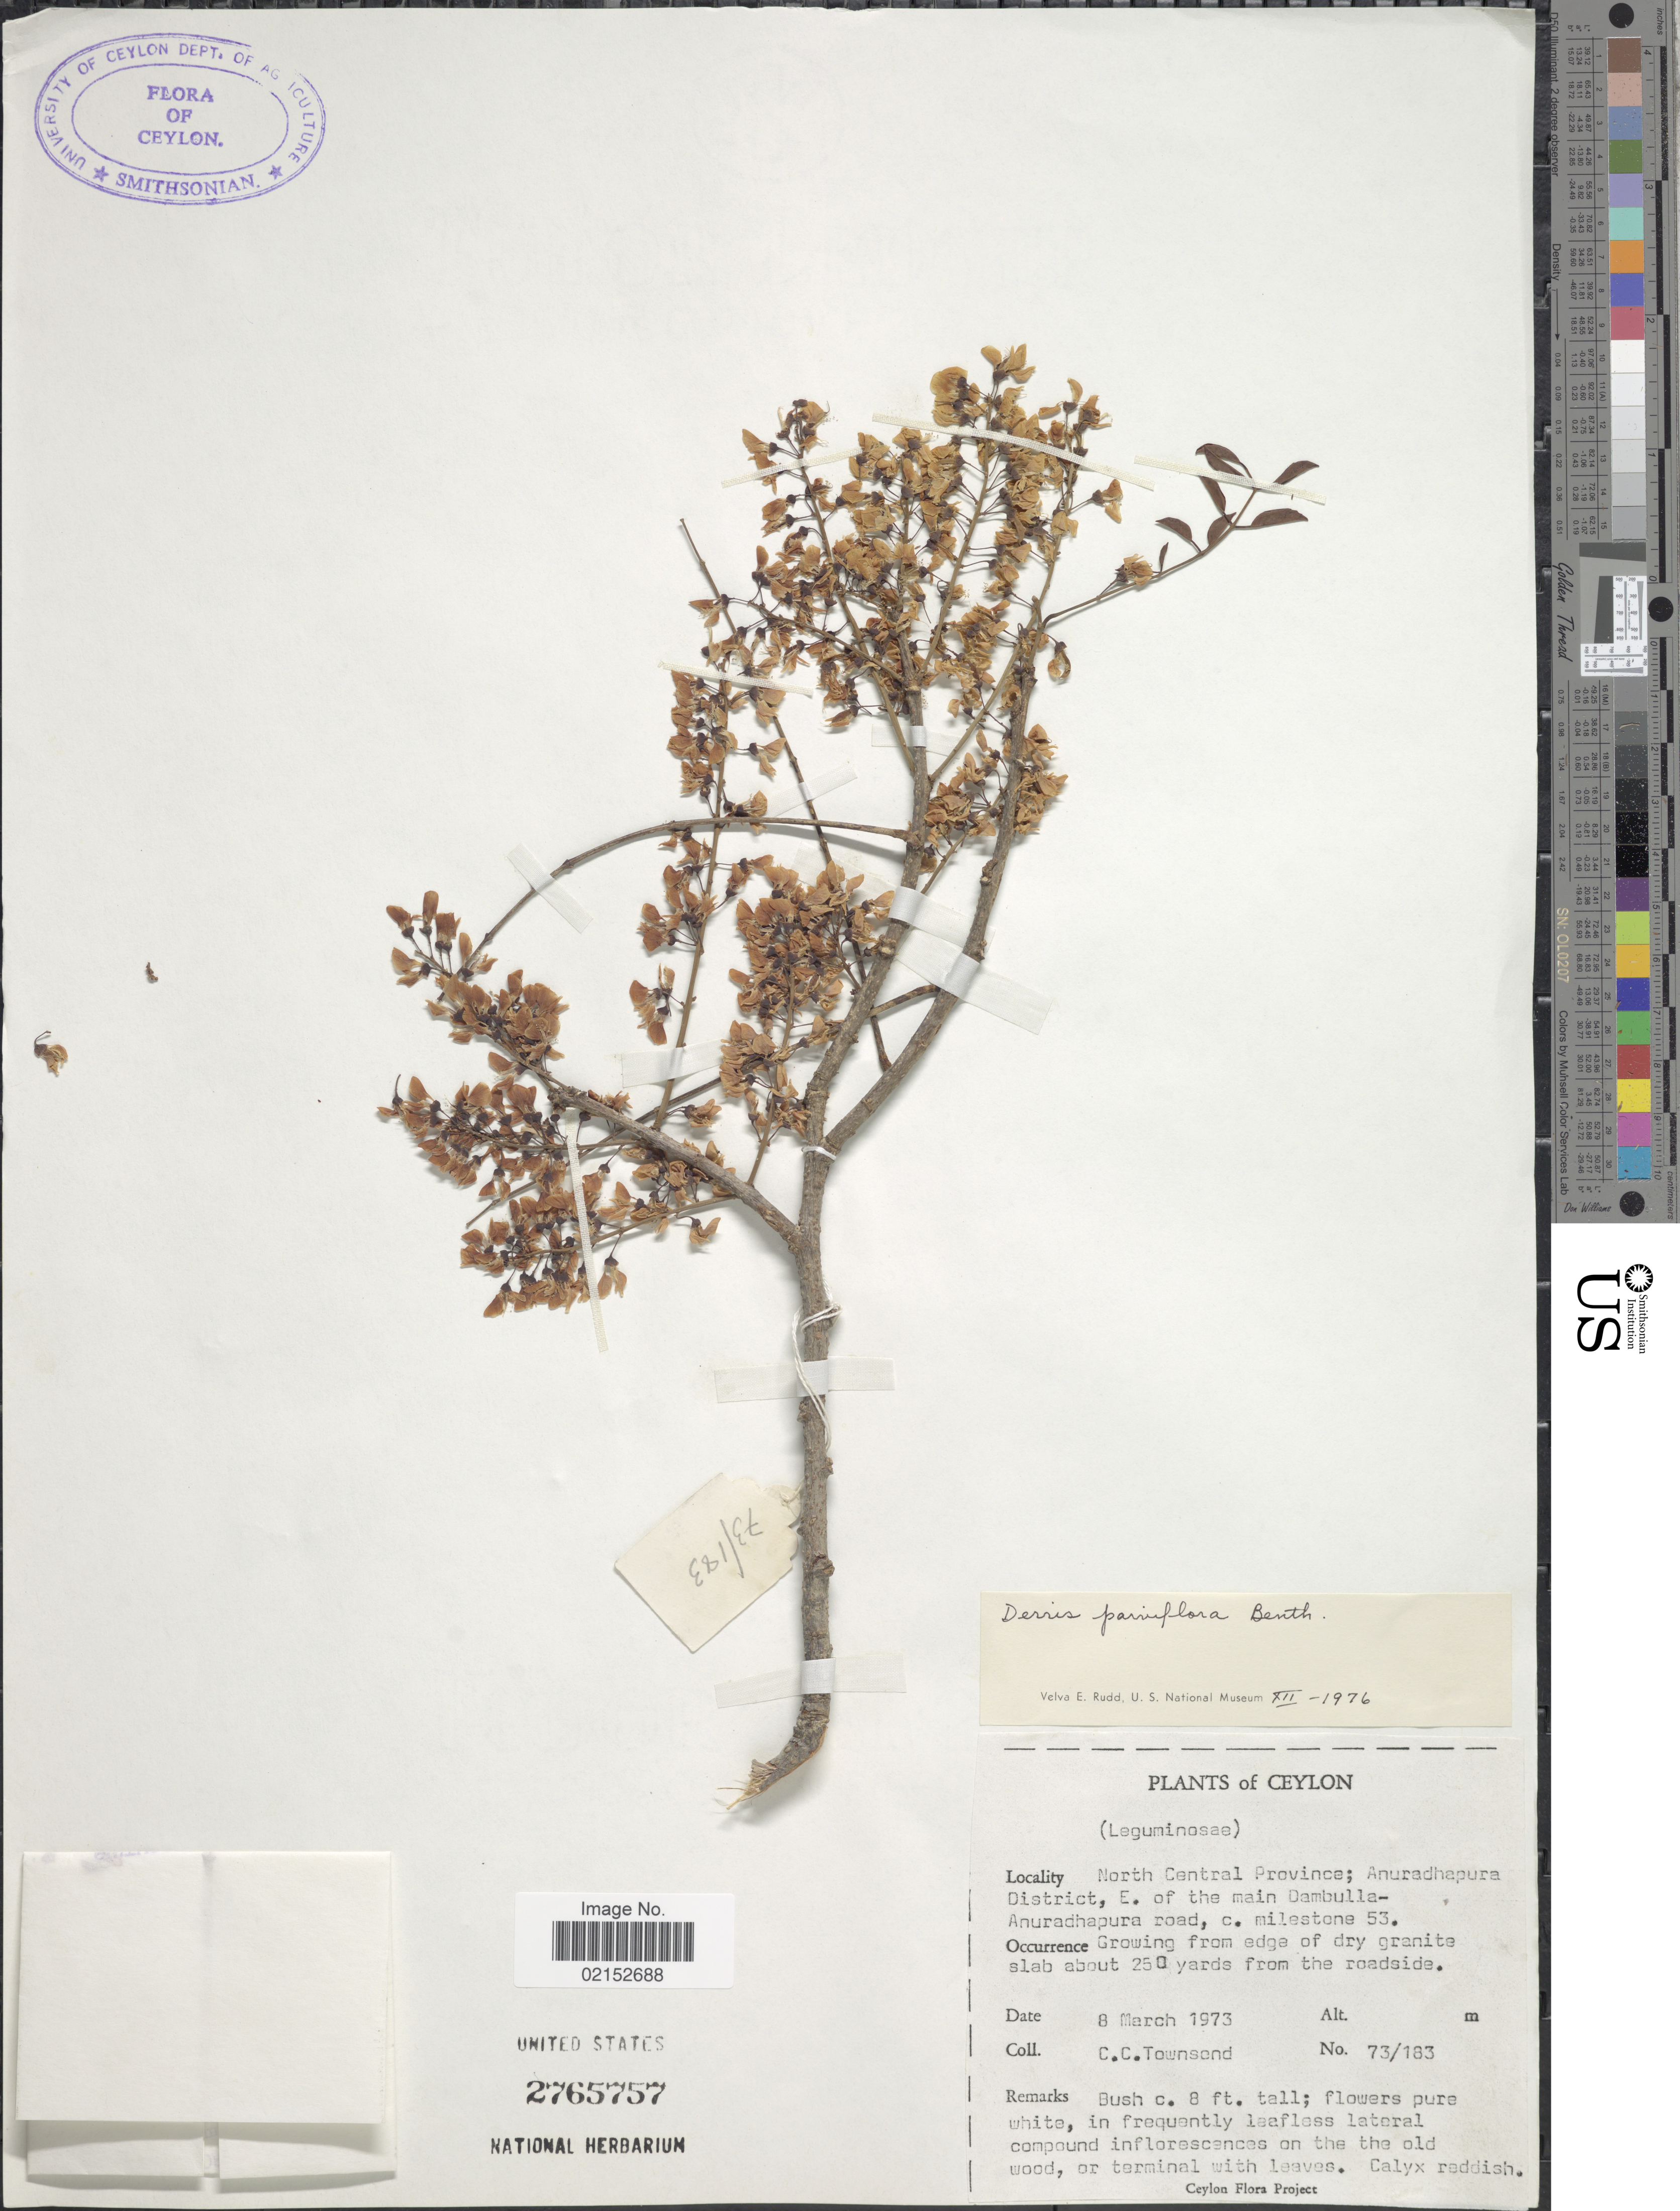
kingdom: Plantae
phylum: Tracheophyta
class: Magnoliopsida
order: Fabales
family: Fabaceae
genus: Derris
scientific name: Derris parviflora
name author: Benth.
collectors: C. C. Townsend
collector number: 73/183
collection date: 1973-03-08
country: Sri Lanka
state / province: North Central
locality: Ceylon, Anuradhapura District, E of the main Dambulla-Anuradhapura road, c. milestone 53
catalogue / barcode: US 2765757